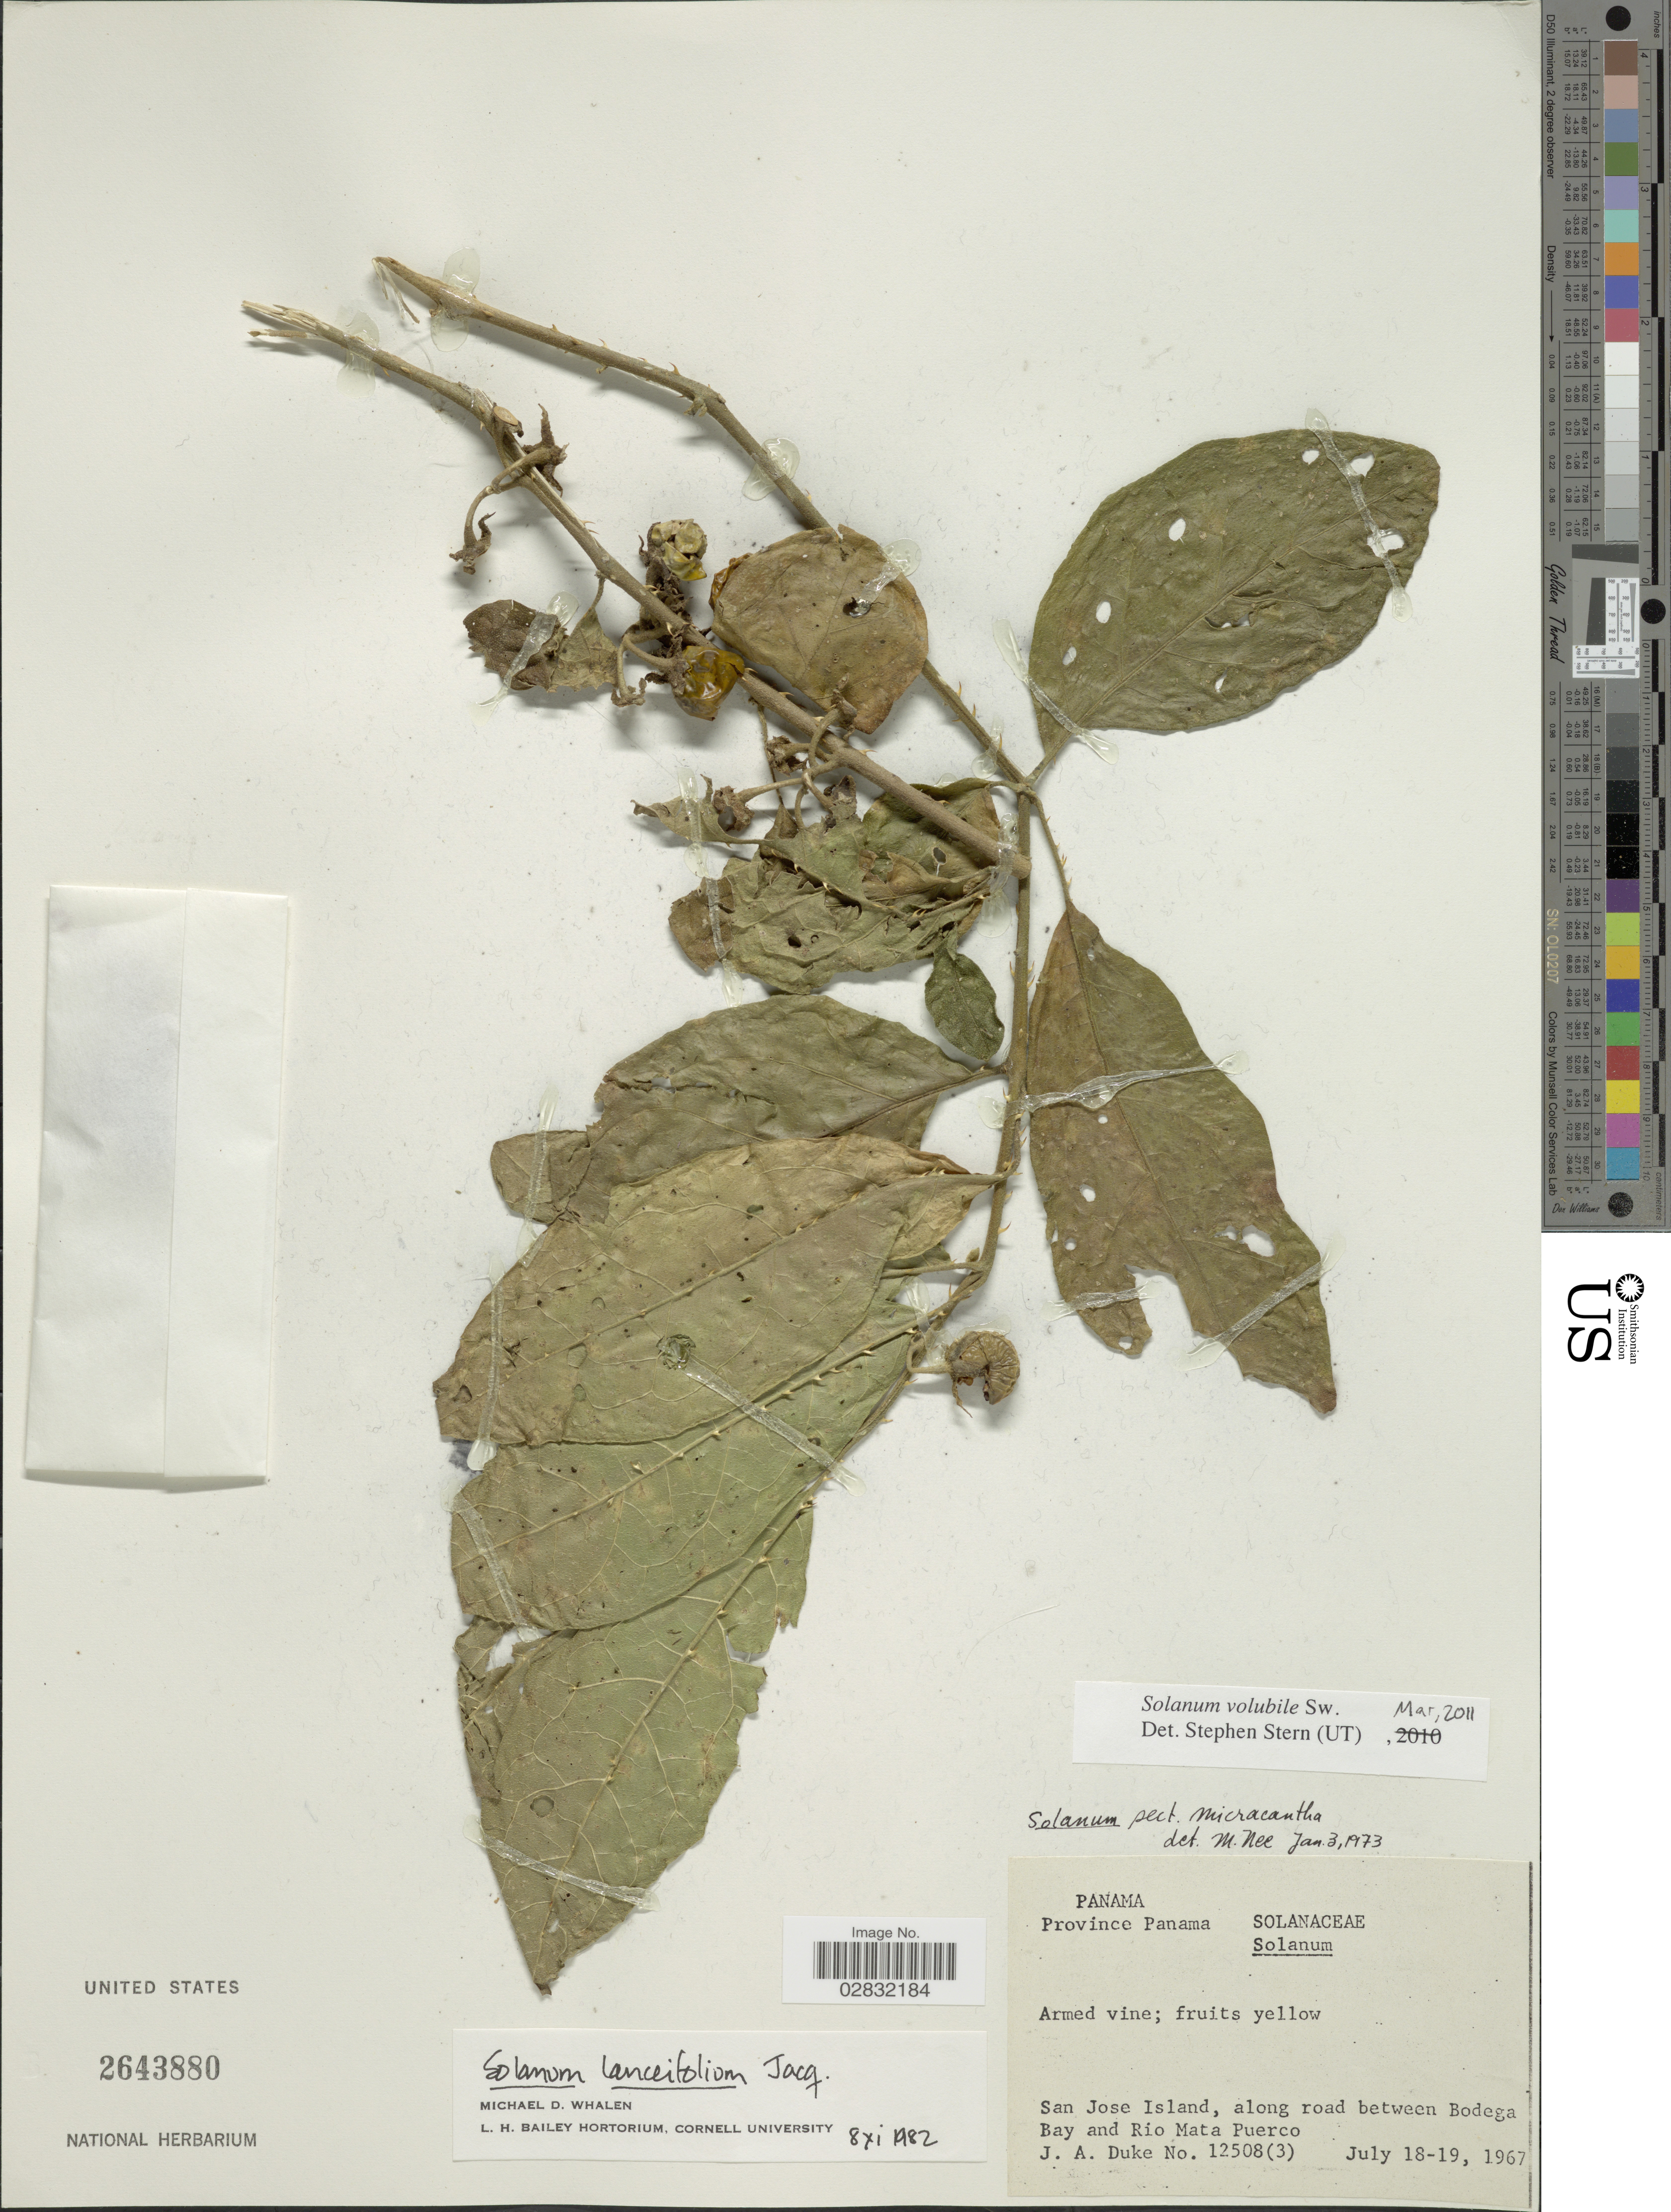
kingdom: Plantae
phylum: Tracheophyta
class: Magnoliopsida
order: Solanales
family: Solanaceae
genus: Solanum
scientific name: Solanum volubile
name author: Sw.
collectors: J. A. Duke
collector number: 12508(3)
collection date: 1967-07-18/1967-07-19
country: Panama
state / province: Panamá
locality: San Jose Island, along road between Bodega Bay and Rio Mata Puerco.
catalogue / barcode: US 2643880